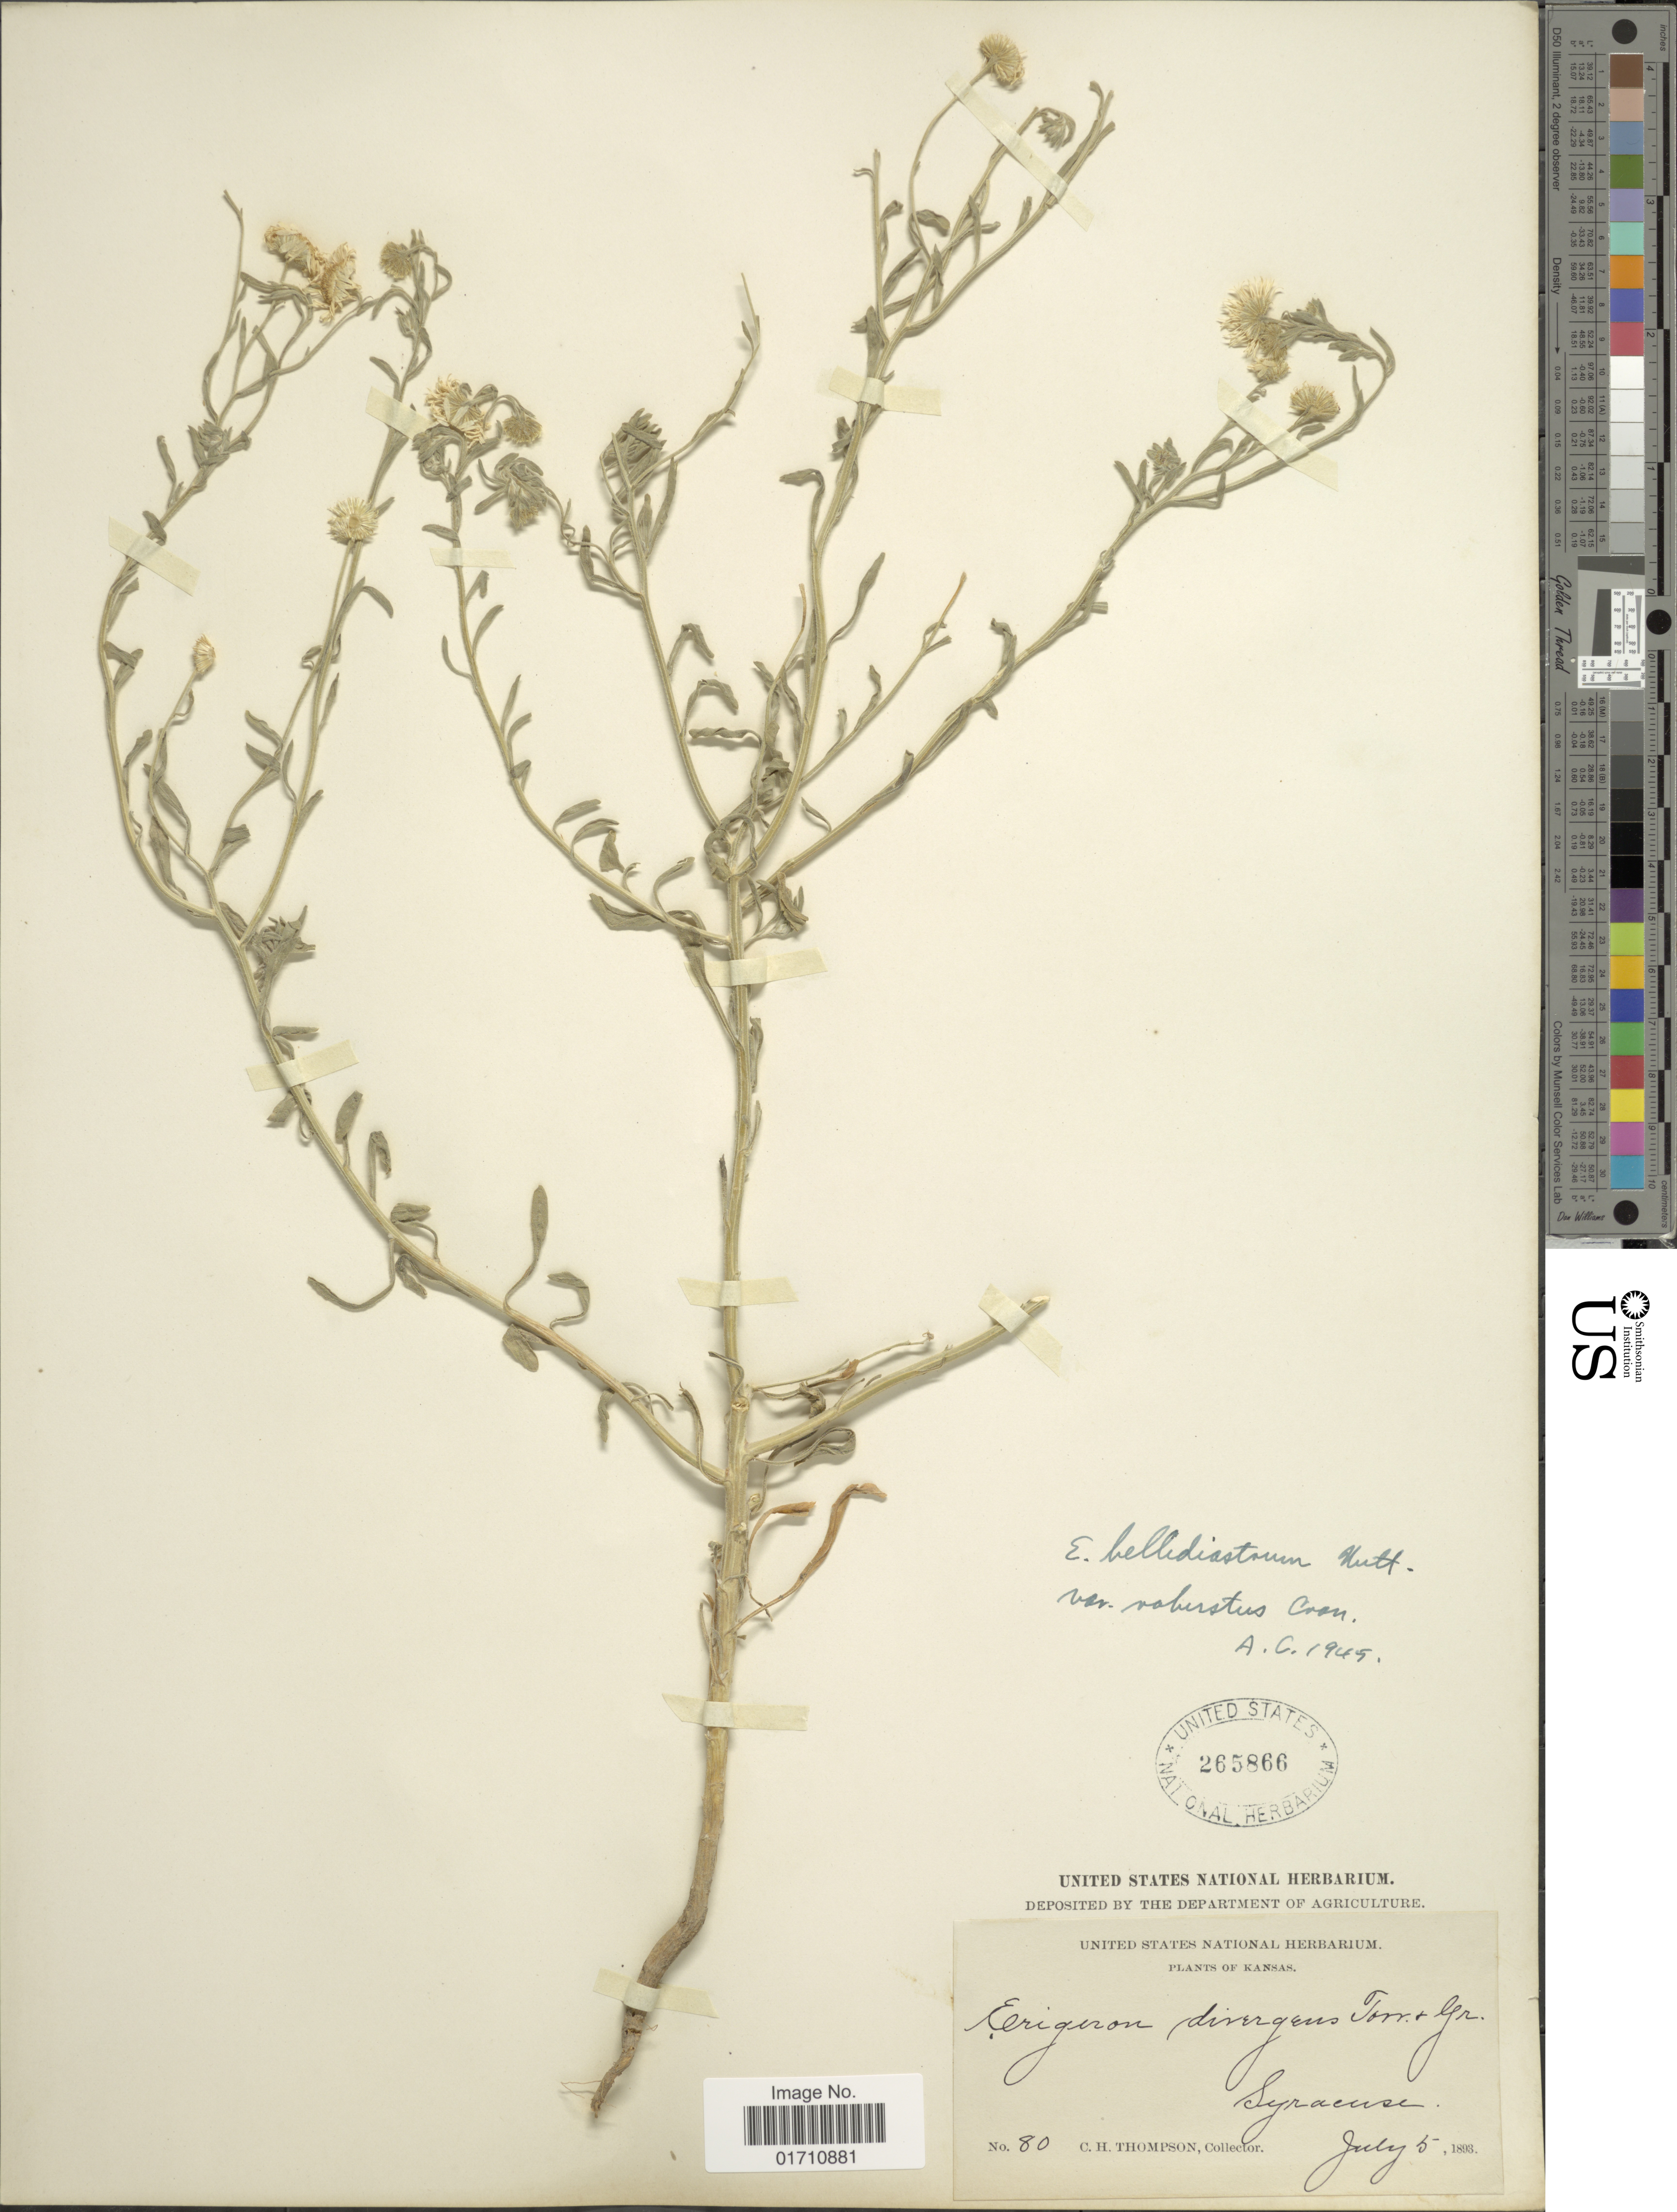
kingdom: Plantae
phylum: Tracheophyta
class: Magnoliopsida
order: Asterales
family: Asteraceae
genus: Erigeron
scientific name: Erigeron bellidiastrum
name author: Nutt.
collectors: C. H. Thompson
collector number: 80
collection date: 1893-07-05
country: United States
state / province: Kansas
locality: Syraense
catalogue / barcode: US 265866